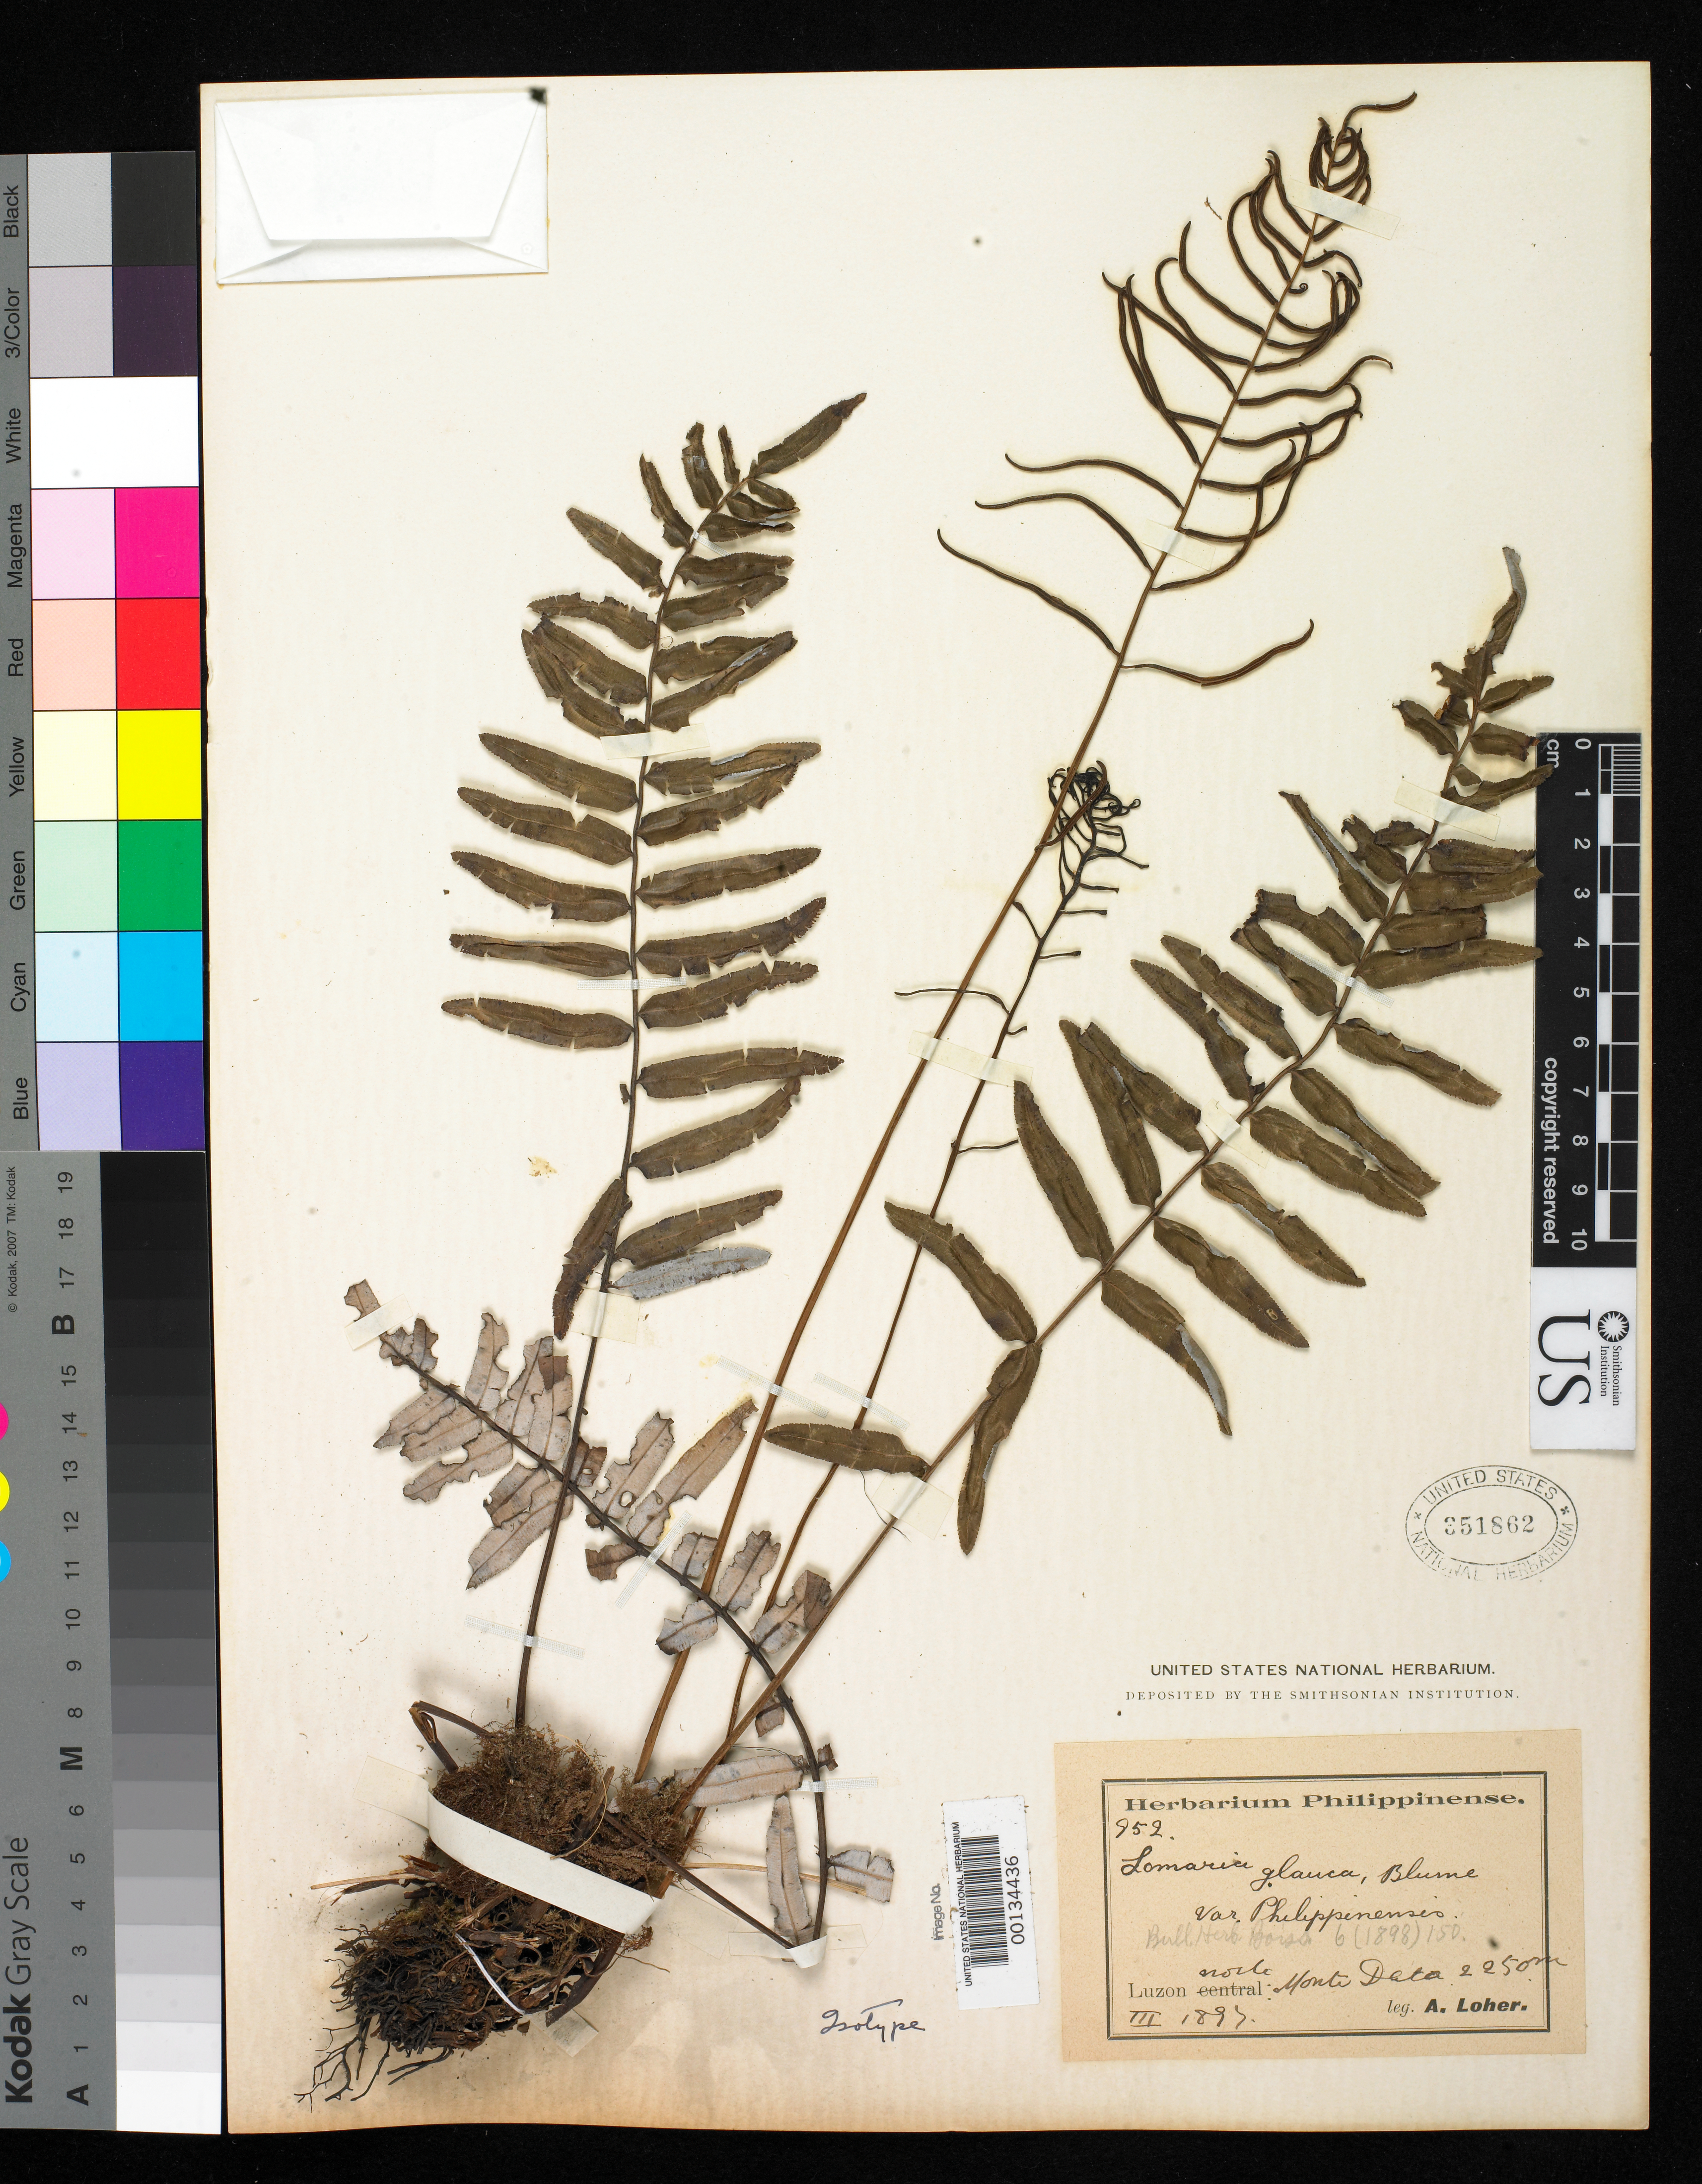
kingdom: Plantae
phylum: Tracheophyta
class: Polypodiopsida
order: Polypodiales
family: Blechnaceae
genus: Lomaria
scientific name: Lomaria glauca var. philippinensis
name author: Christ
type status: Type Collection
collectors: A. Loher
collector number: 952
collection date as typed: Mar 1897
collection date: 1897-03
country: Philippines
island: Luzon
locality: Norte Monte Delta.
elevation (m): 2250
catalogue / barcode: US 351862